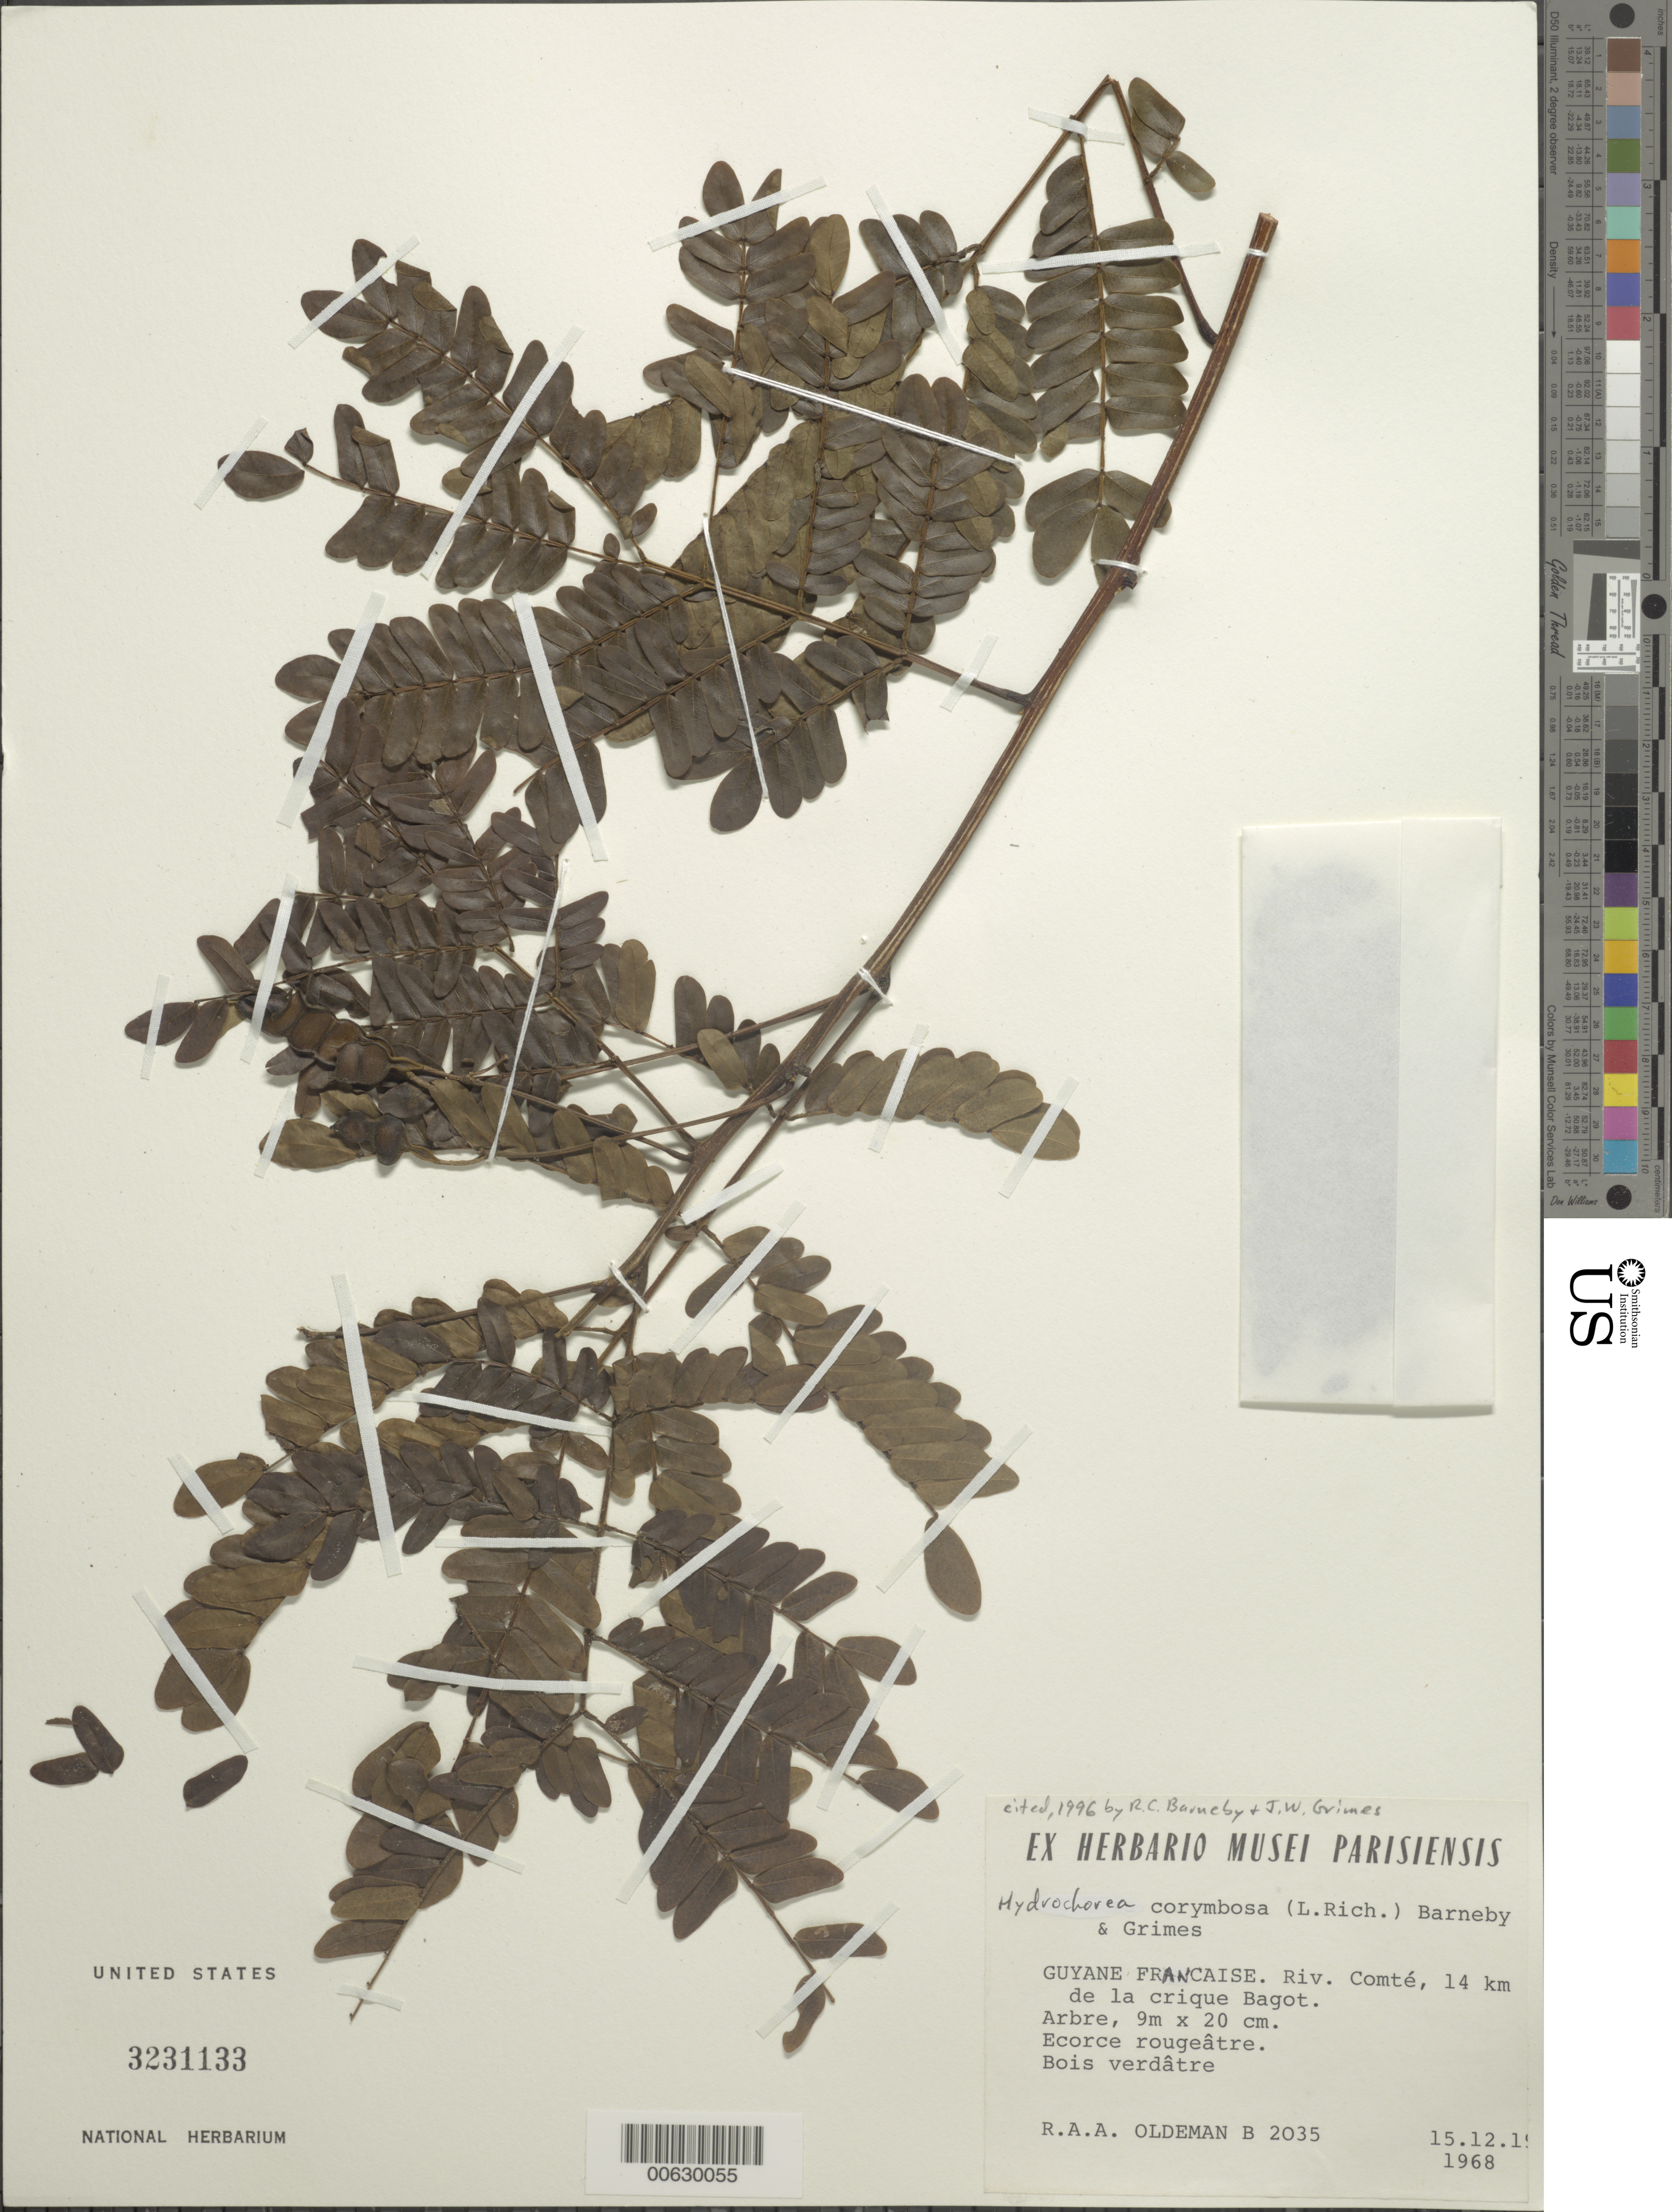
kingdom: Plantae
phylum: Tracheophyta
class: Magnoliopsida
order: Fabales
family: Fabaceae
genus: Hydrochorea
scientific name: Hydrochorea corymbosa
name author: (Rich.) Barneby & J.W. Grimes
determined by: Barneby, R. C.; Grimes, J. W.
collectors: R. Oldeman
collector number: B 2035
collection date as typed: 15-Dec-68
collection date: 1968-12-15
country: French Guiana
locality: Crique Bagot, Comté R., ca. 14 km from confluence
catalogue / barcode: US 3231133